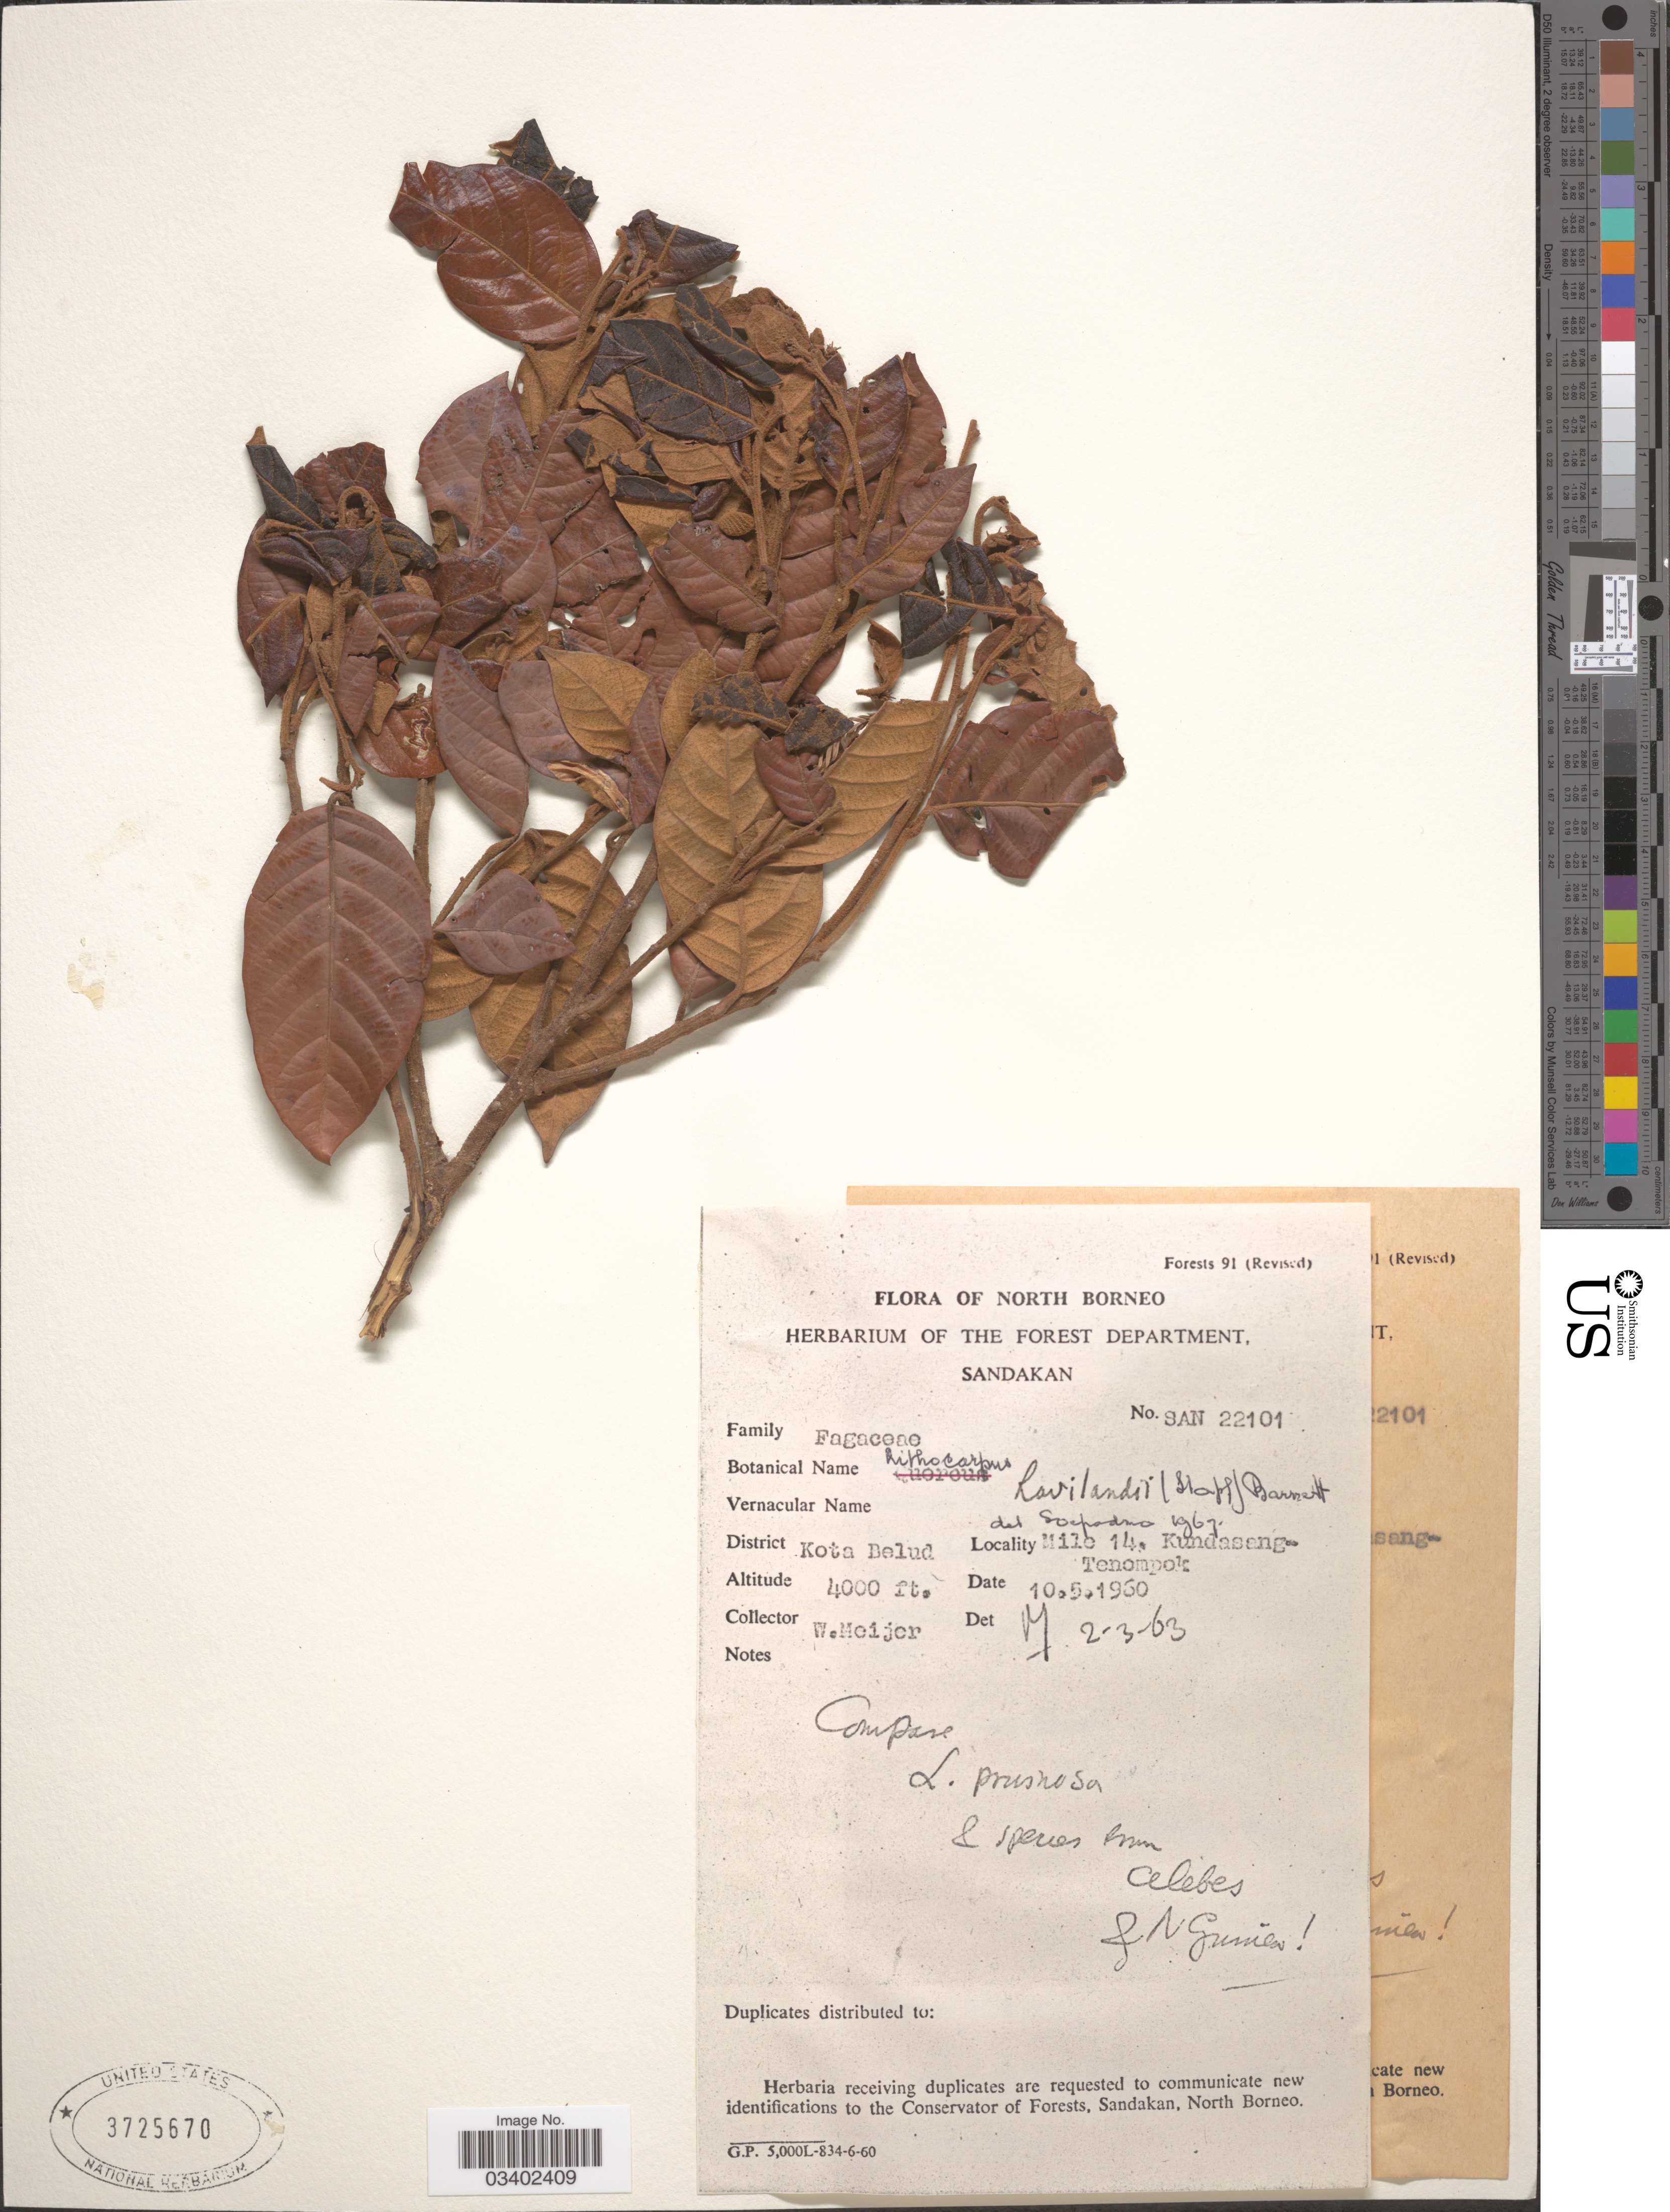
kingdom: Plantae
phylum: Tracheophyta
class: Magnoliopsida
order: Fagales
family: Fagaceae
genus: Lithocarpus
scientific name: Lithocarpus havilandii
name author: (Stapf) Barnett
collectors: W. Meijer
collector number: SAN 22101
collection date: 1960-05-10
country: Malaysia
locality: North Borneo. District Kota Belud. Mile 14, Kundasang-Tenompok.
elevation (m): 1219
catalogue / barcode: US 3725670